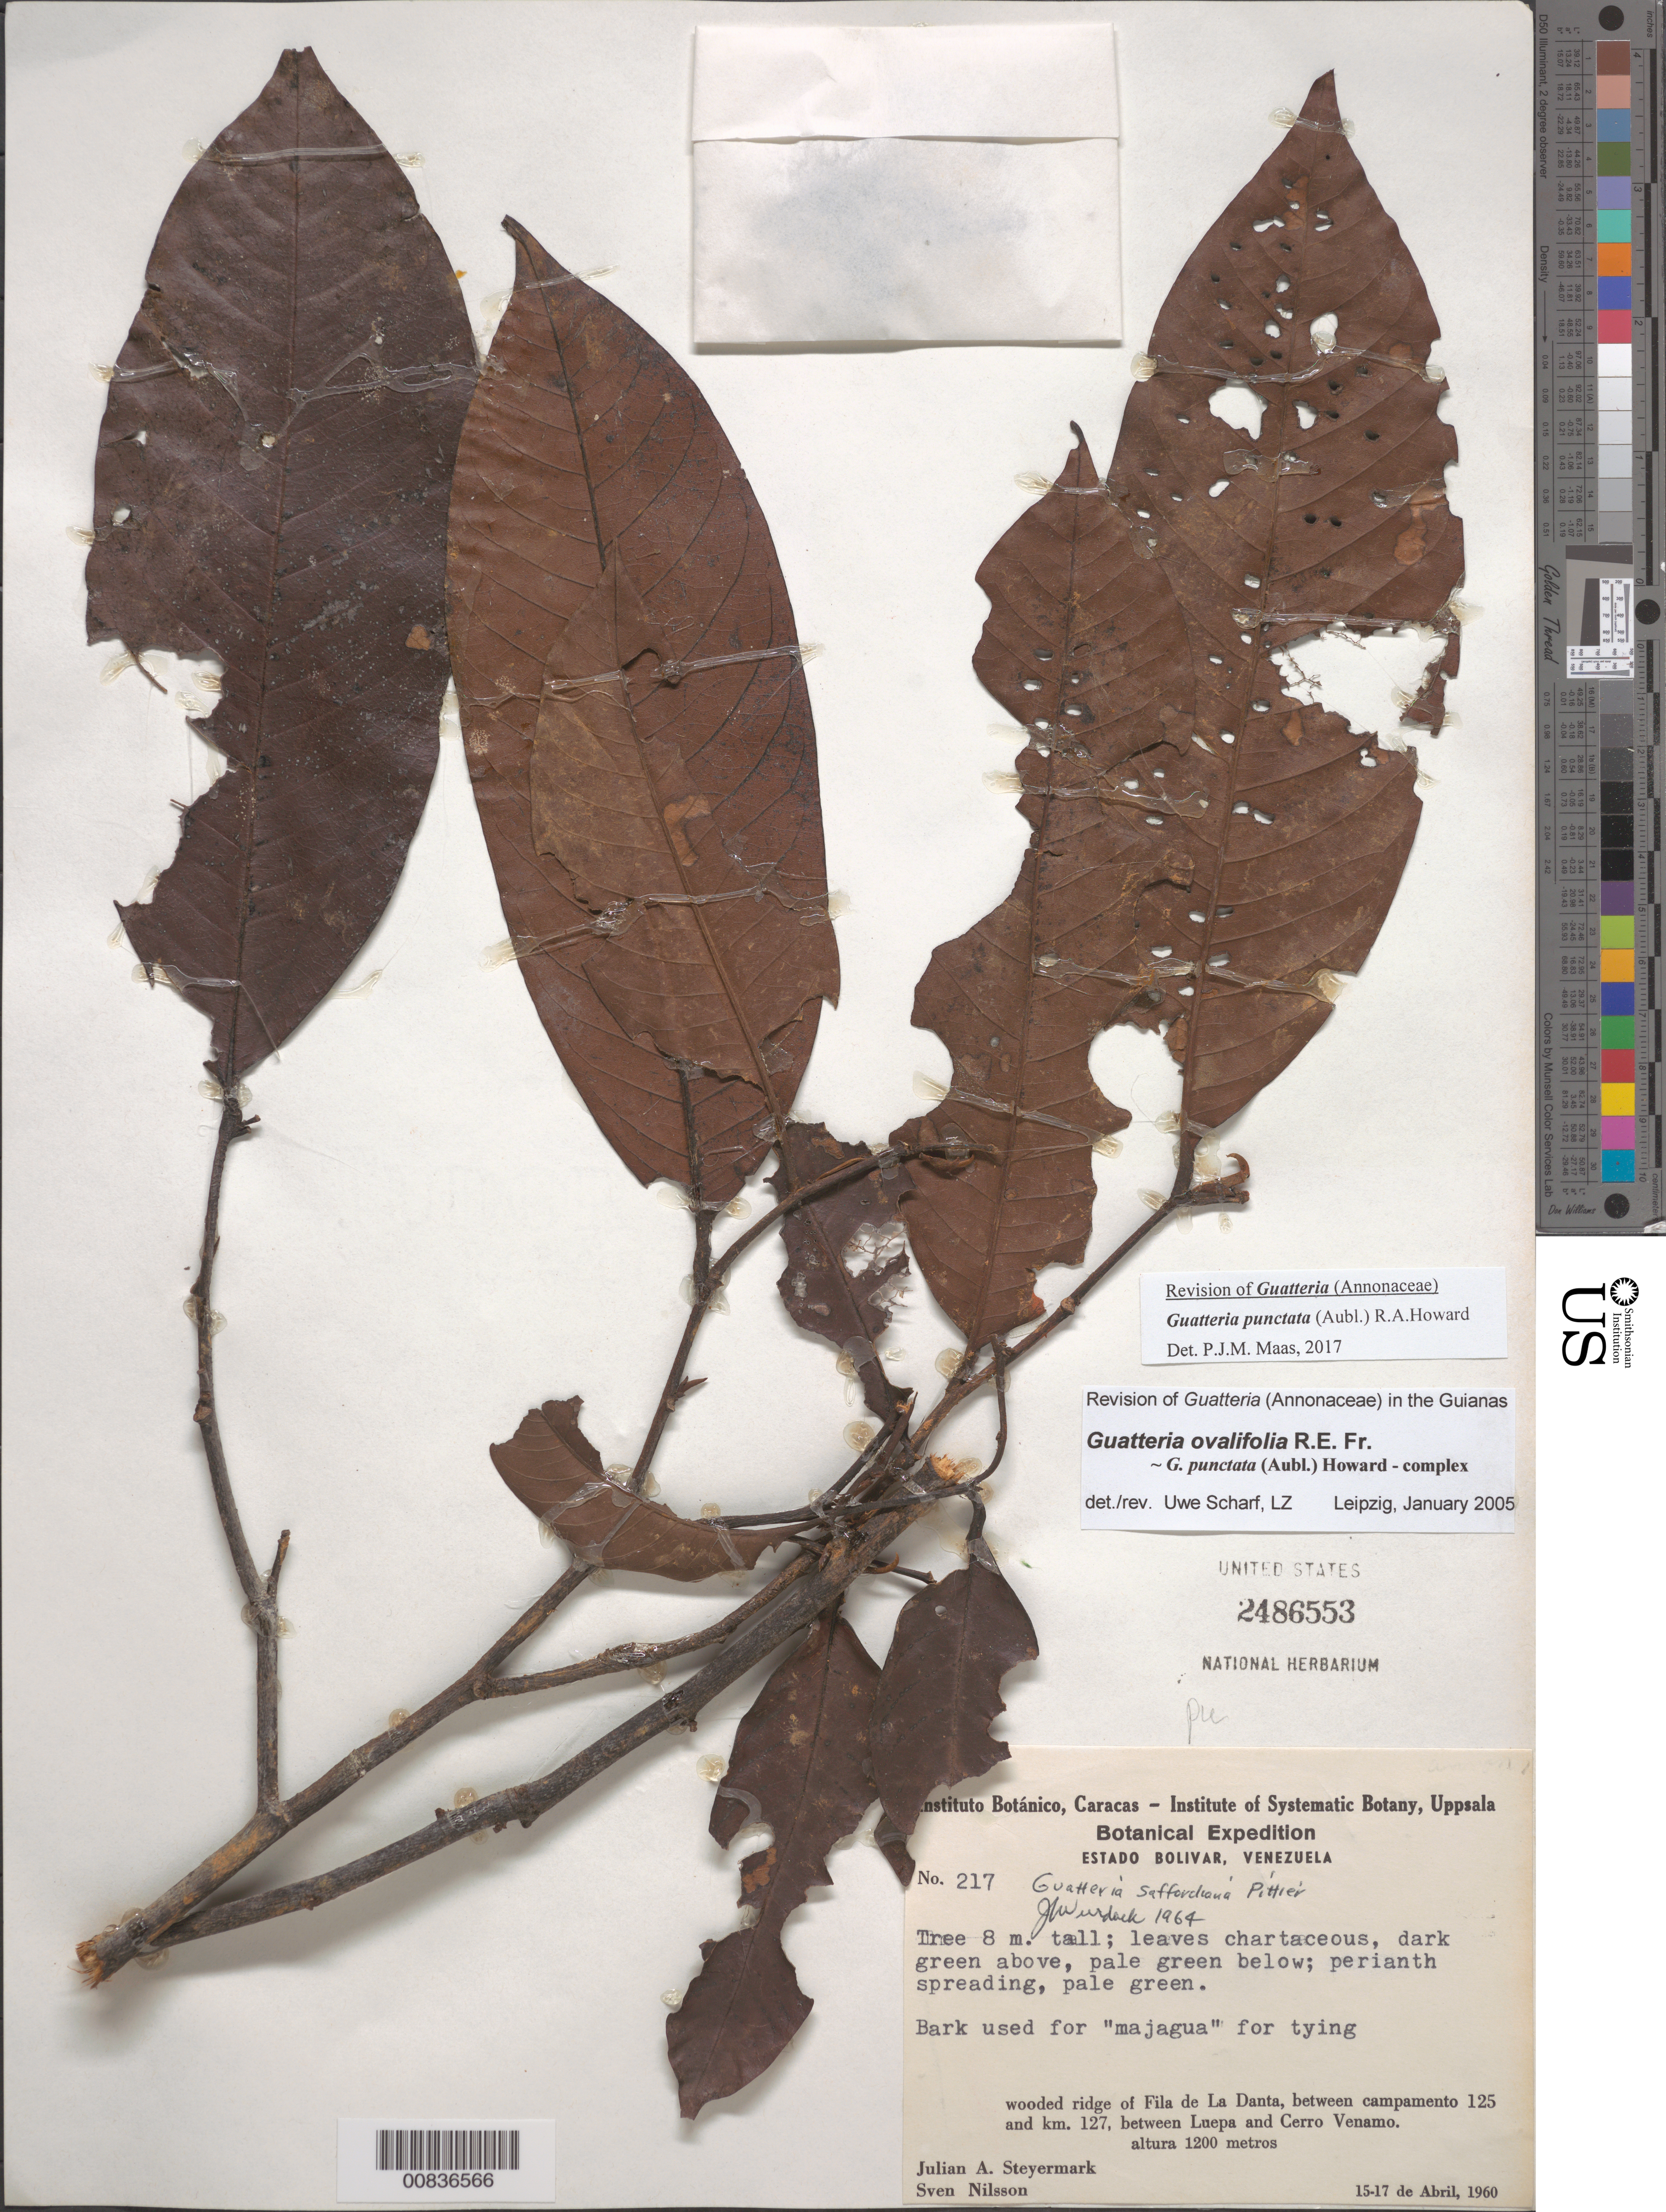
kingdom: Plantae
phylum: Tracheophyta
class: Magnoliopsida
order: Magnoliales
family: Annonaceae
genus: Guatteria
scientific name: Guatteria punctata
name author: (Aubl.) R.A. Howard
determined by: Maas, Paul J.; Maas, H.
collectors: J. Steyermark & S. Nilsson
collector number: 60 217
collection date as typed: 15-Apr-60 to 17-Apr-60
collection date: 1960-04-15/1960-04-17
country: Venezuela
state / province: Bolívar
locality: Fila La Danta, following the provisional carretera between campamento 125 and km 127, between Luepa and cerro Venamo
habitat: Wooded ridge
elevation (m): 1200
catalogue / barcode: US 2486553